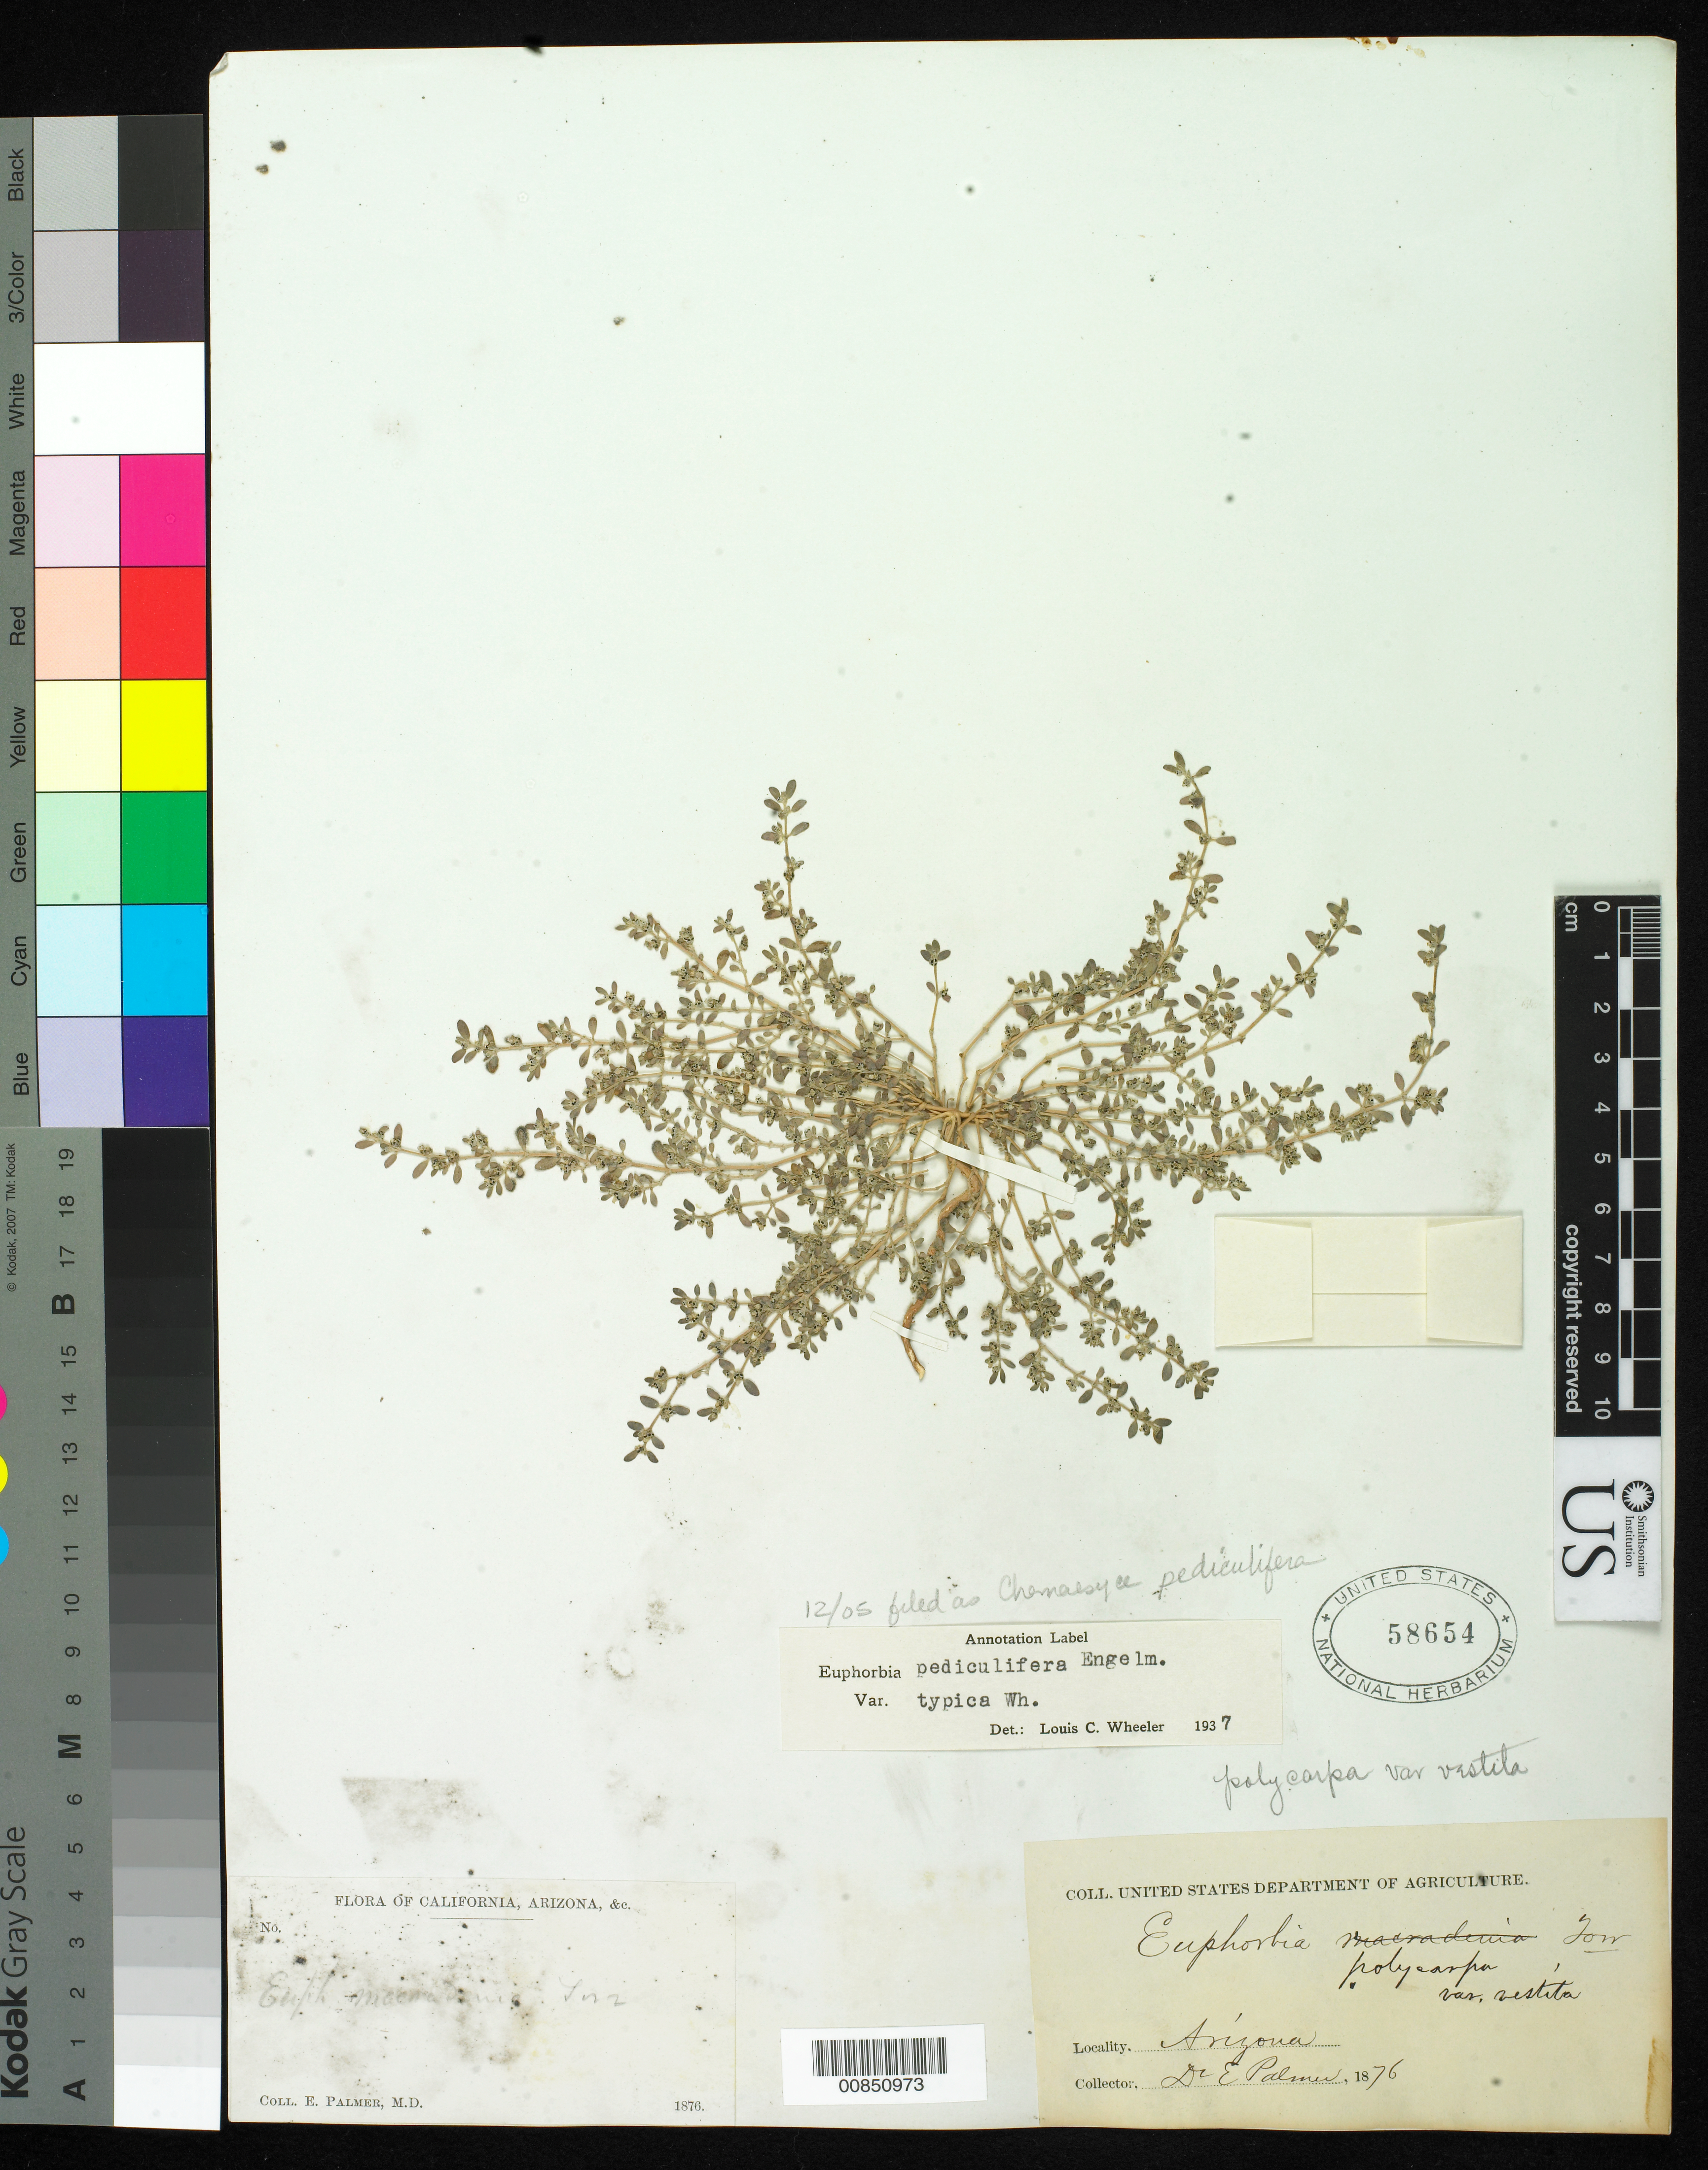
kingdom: Plantae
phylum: Tracheophyta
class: Magnoliopsida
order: Malpighiales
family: Euphorbiaceae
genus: Euphorbia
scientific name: Euphorbia pediculifera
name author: Engelm.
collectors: E. Palmer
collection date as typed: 1876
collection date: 1876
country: United States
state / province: Arizona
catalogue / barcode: US 58654